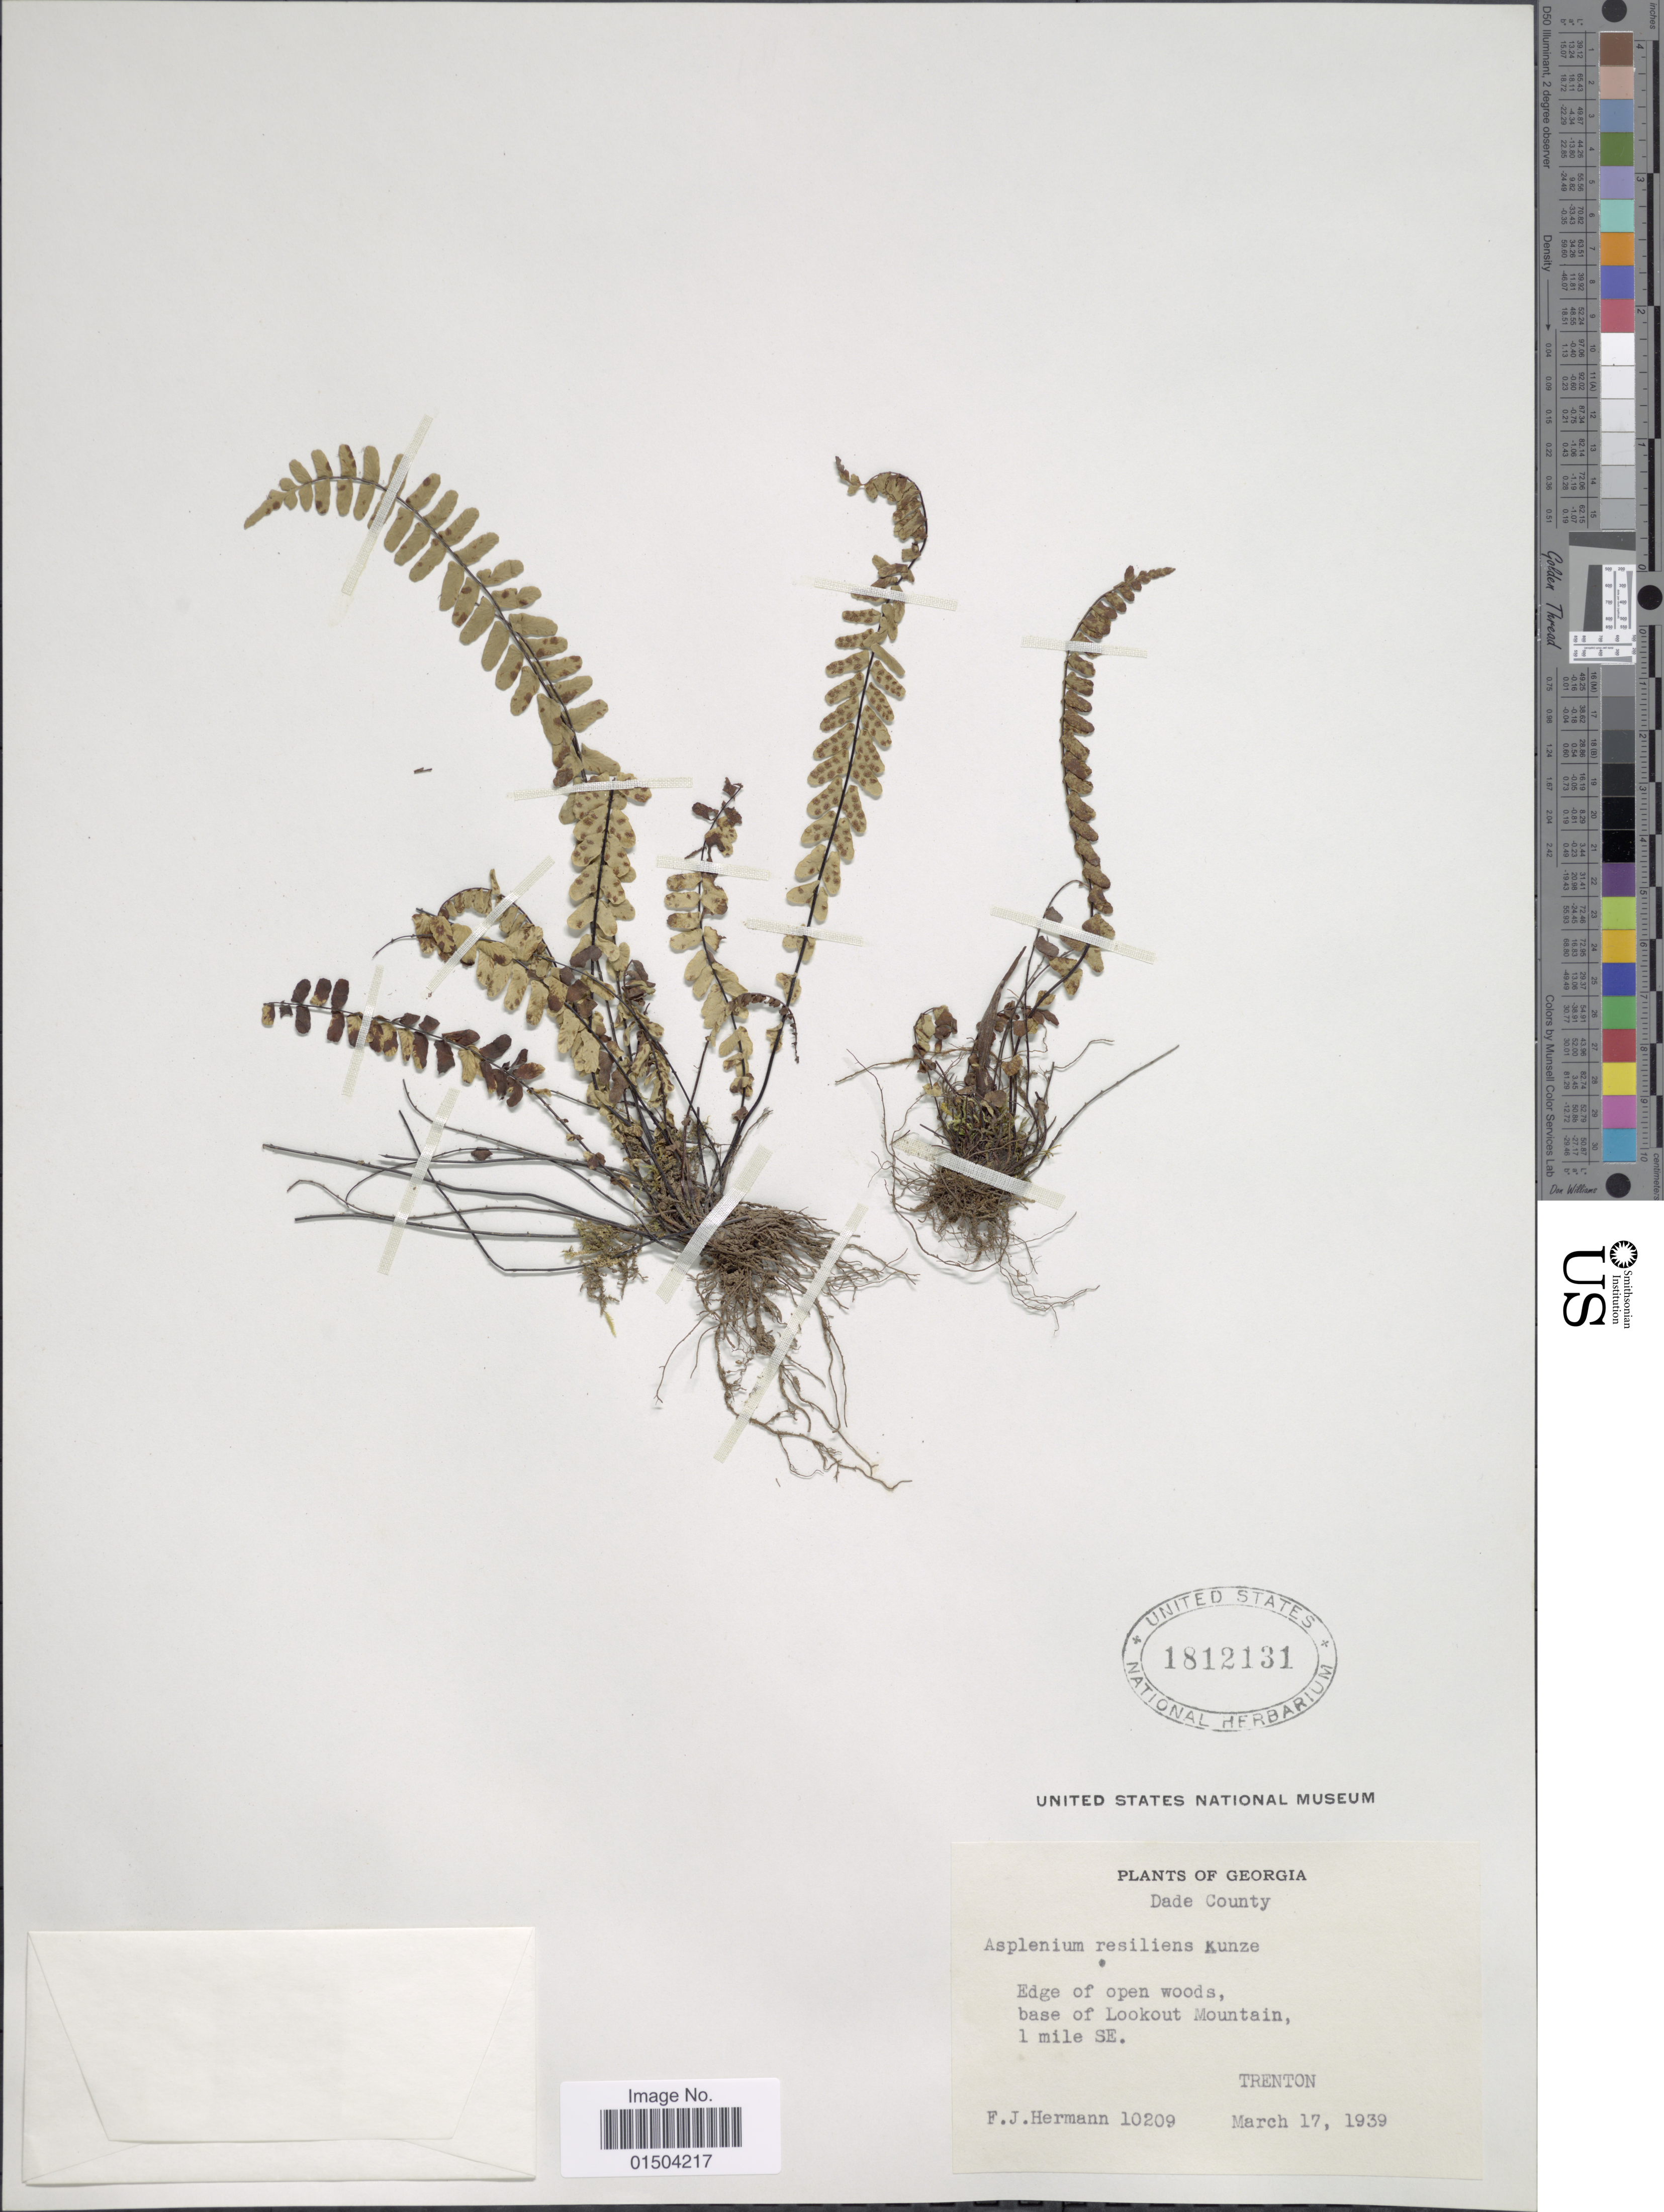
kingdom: Plantae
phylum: Tracheophyta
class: Polypodiopsida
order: Polypodiales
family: Aspleniaceae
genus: Asplenium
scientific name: Asplenium resiliens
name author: Kunze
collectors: F. J. Hermann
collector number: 10209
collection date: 1939-03-17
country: United States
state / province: Georgia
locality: Dade County. Edge of open woods, base of Lookout Mountain, 1 mile SE. Trenton.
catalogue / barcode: US 1812131